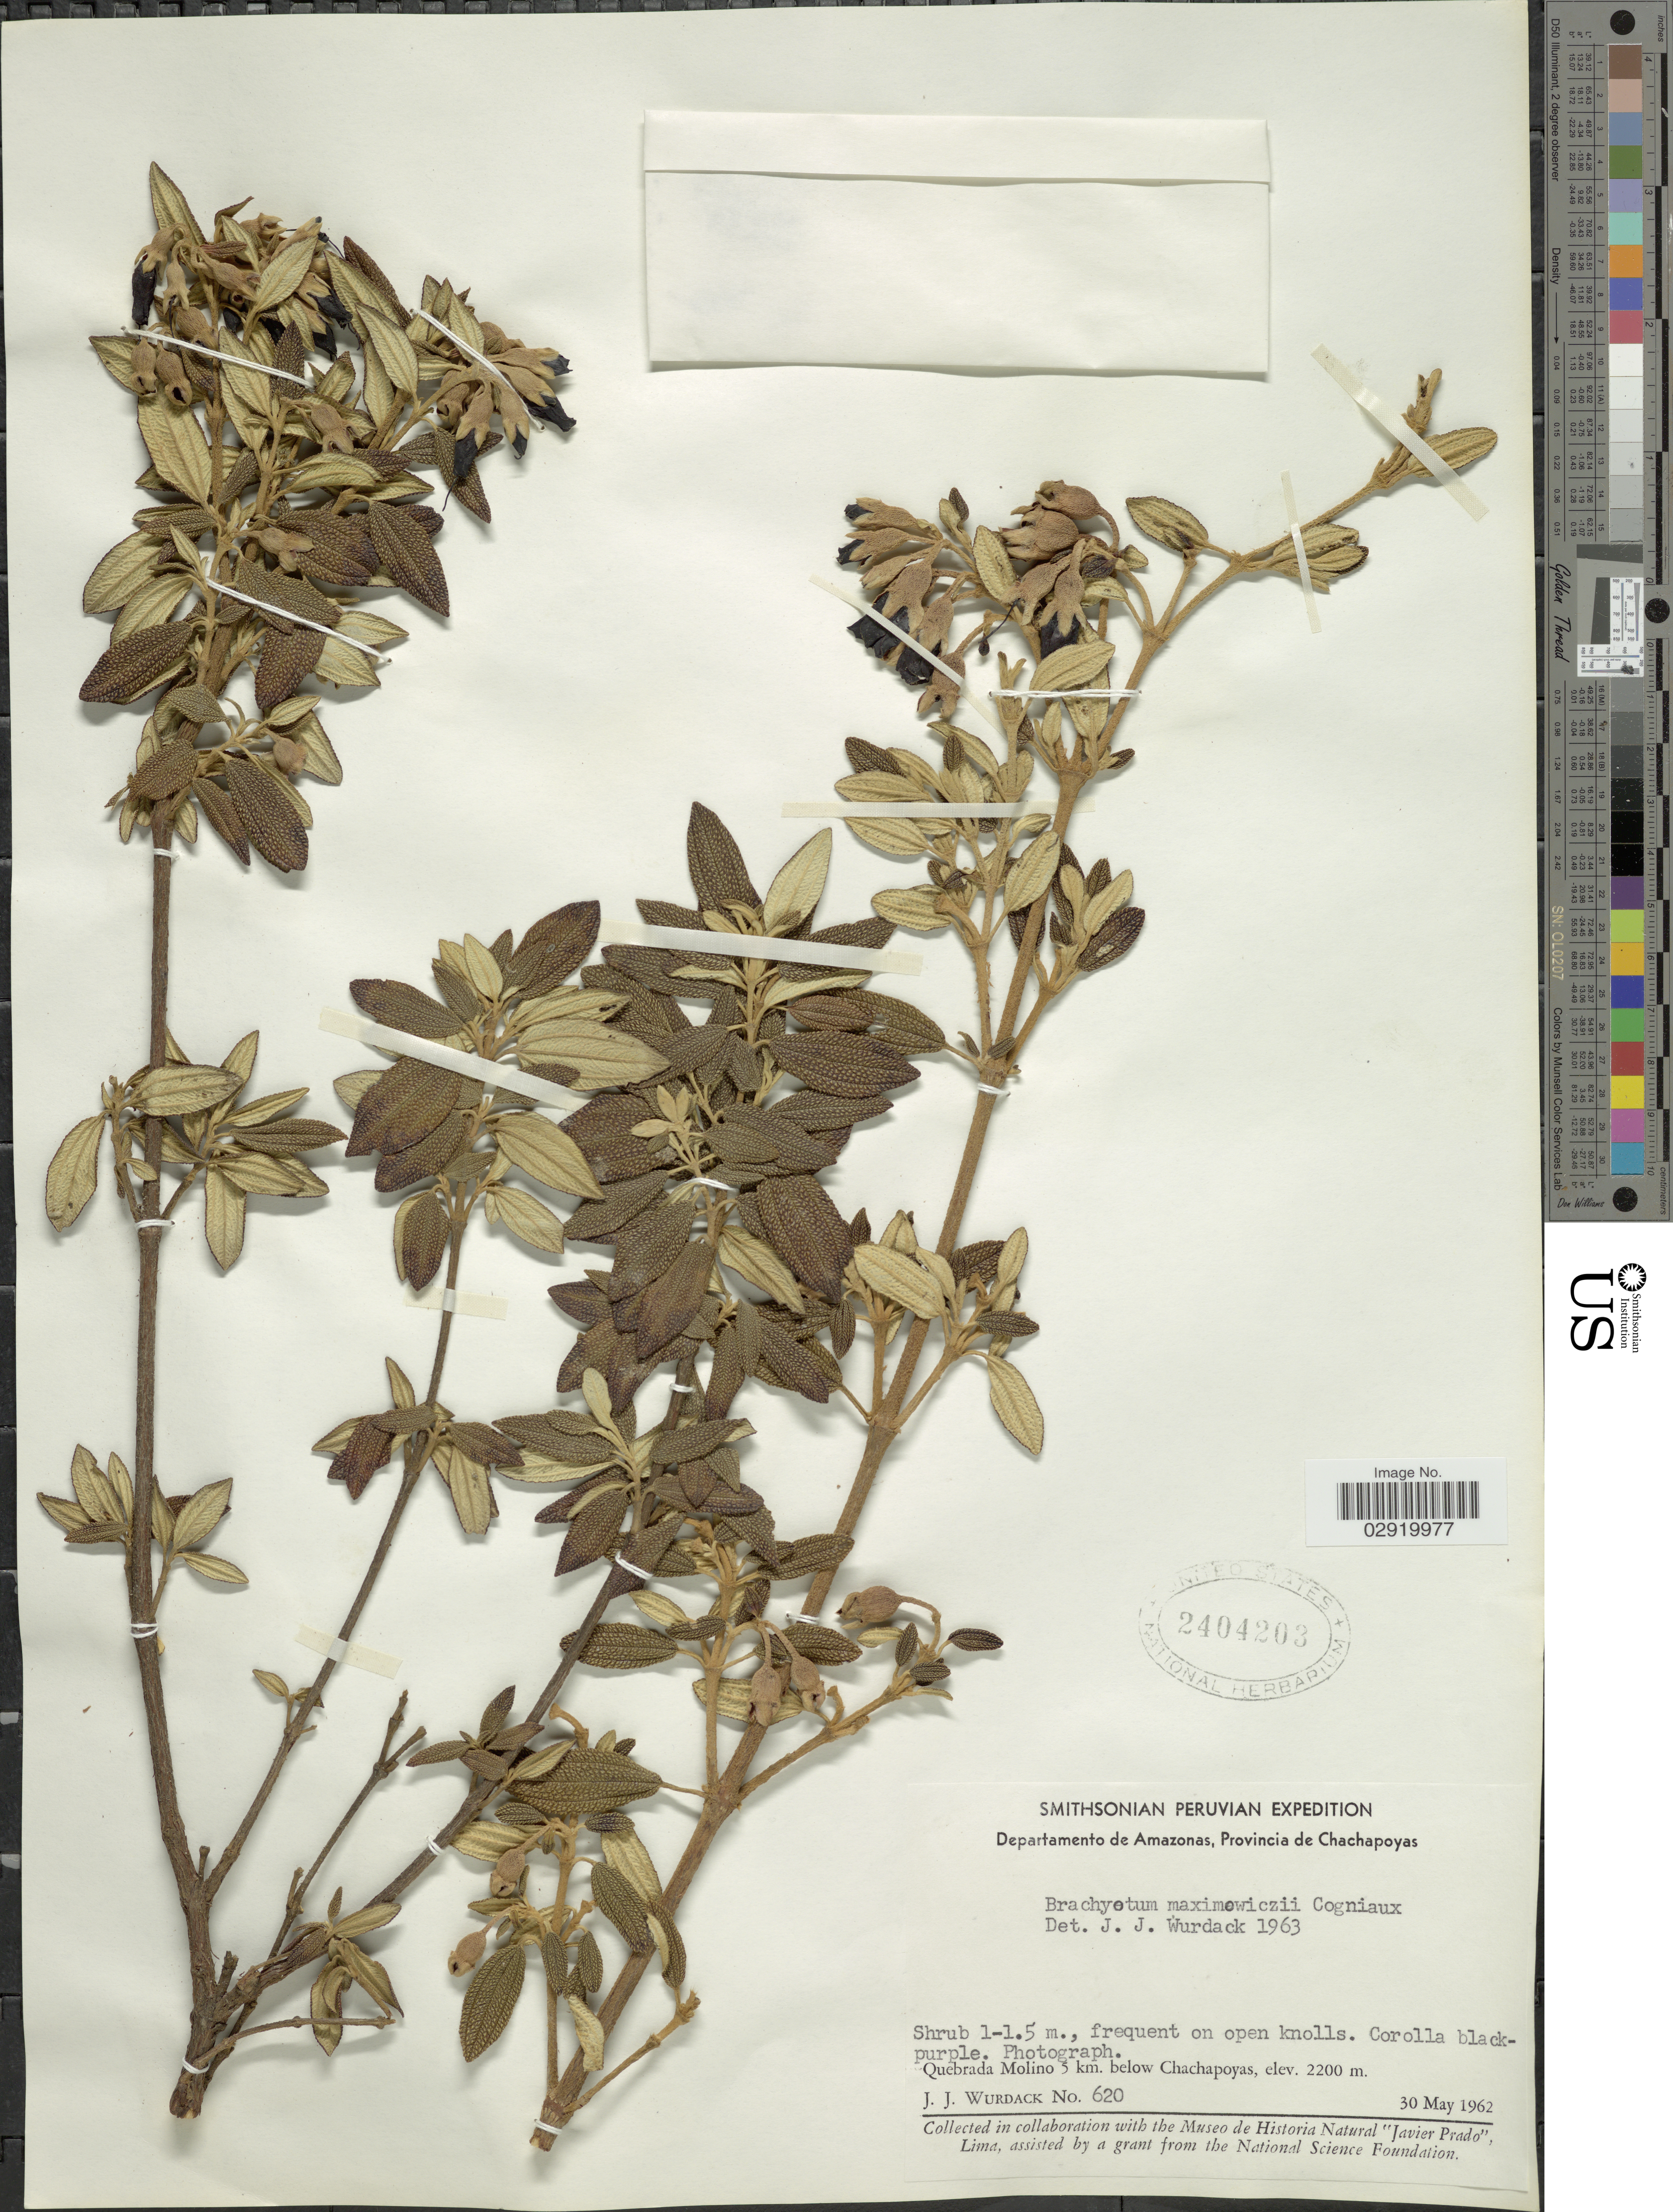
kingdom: Plantae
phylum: Tracheophyta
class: Magnoliopsida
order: Myrtales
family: Melastomataceae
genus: Brachyotum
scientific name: Brachyotum maximowiczii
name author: Cogn.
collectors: J. J. Wurdack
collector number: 620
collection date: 1962-05-30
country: Peru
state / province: Amazonas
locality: Departamento de Amazonas, Provincia de Chachapoyas. Quebrada Molino 5 km. below Chachapoyas.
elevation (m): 2200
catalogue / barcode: US 2404203